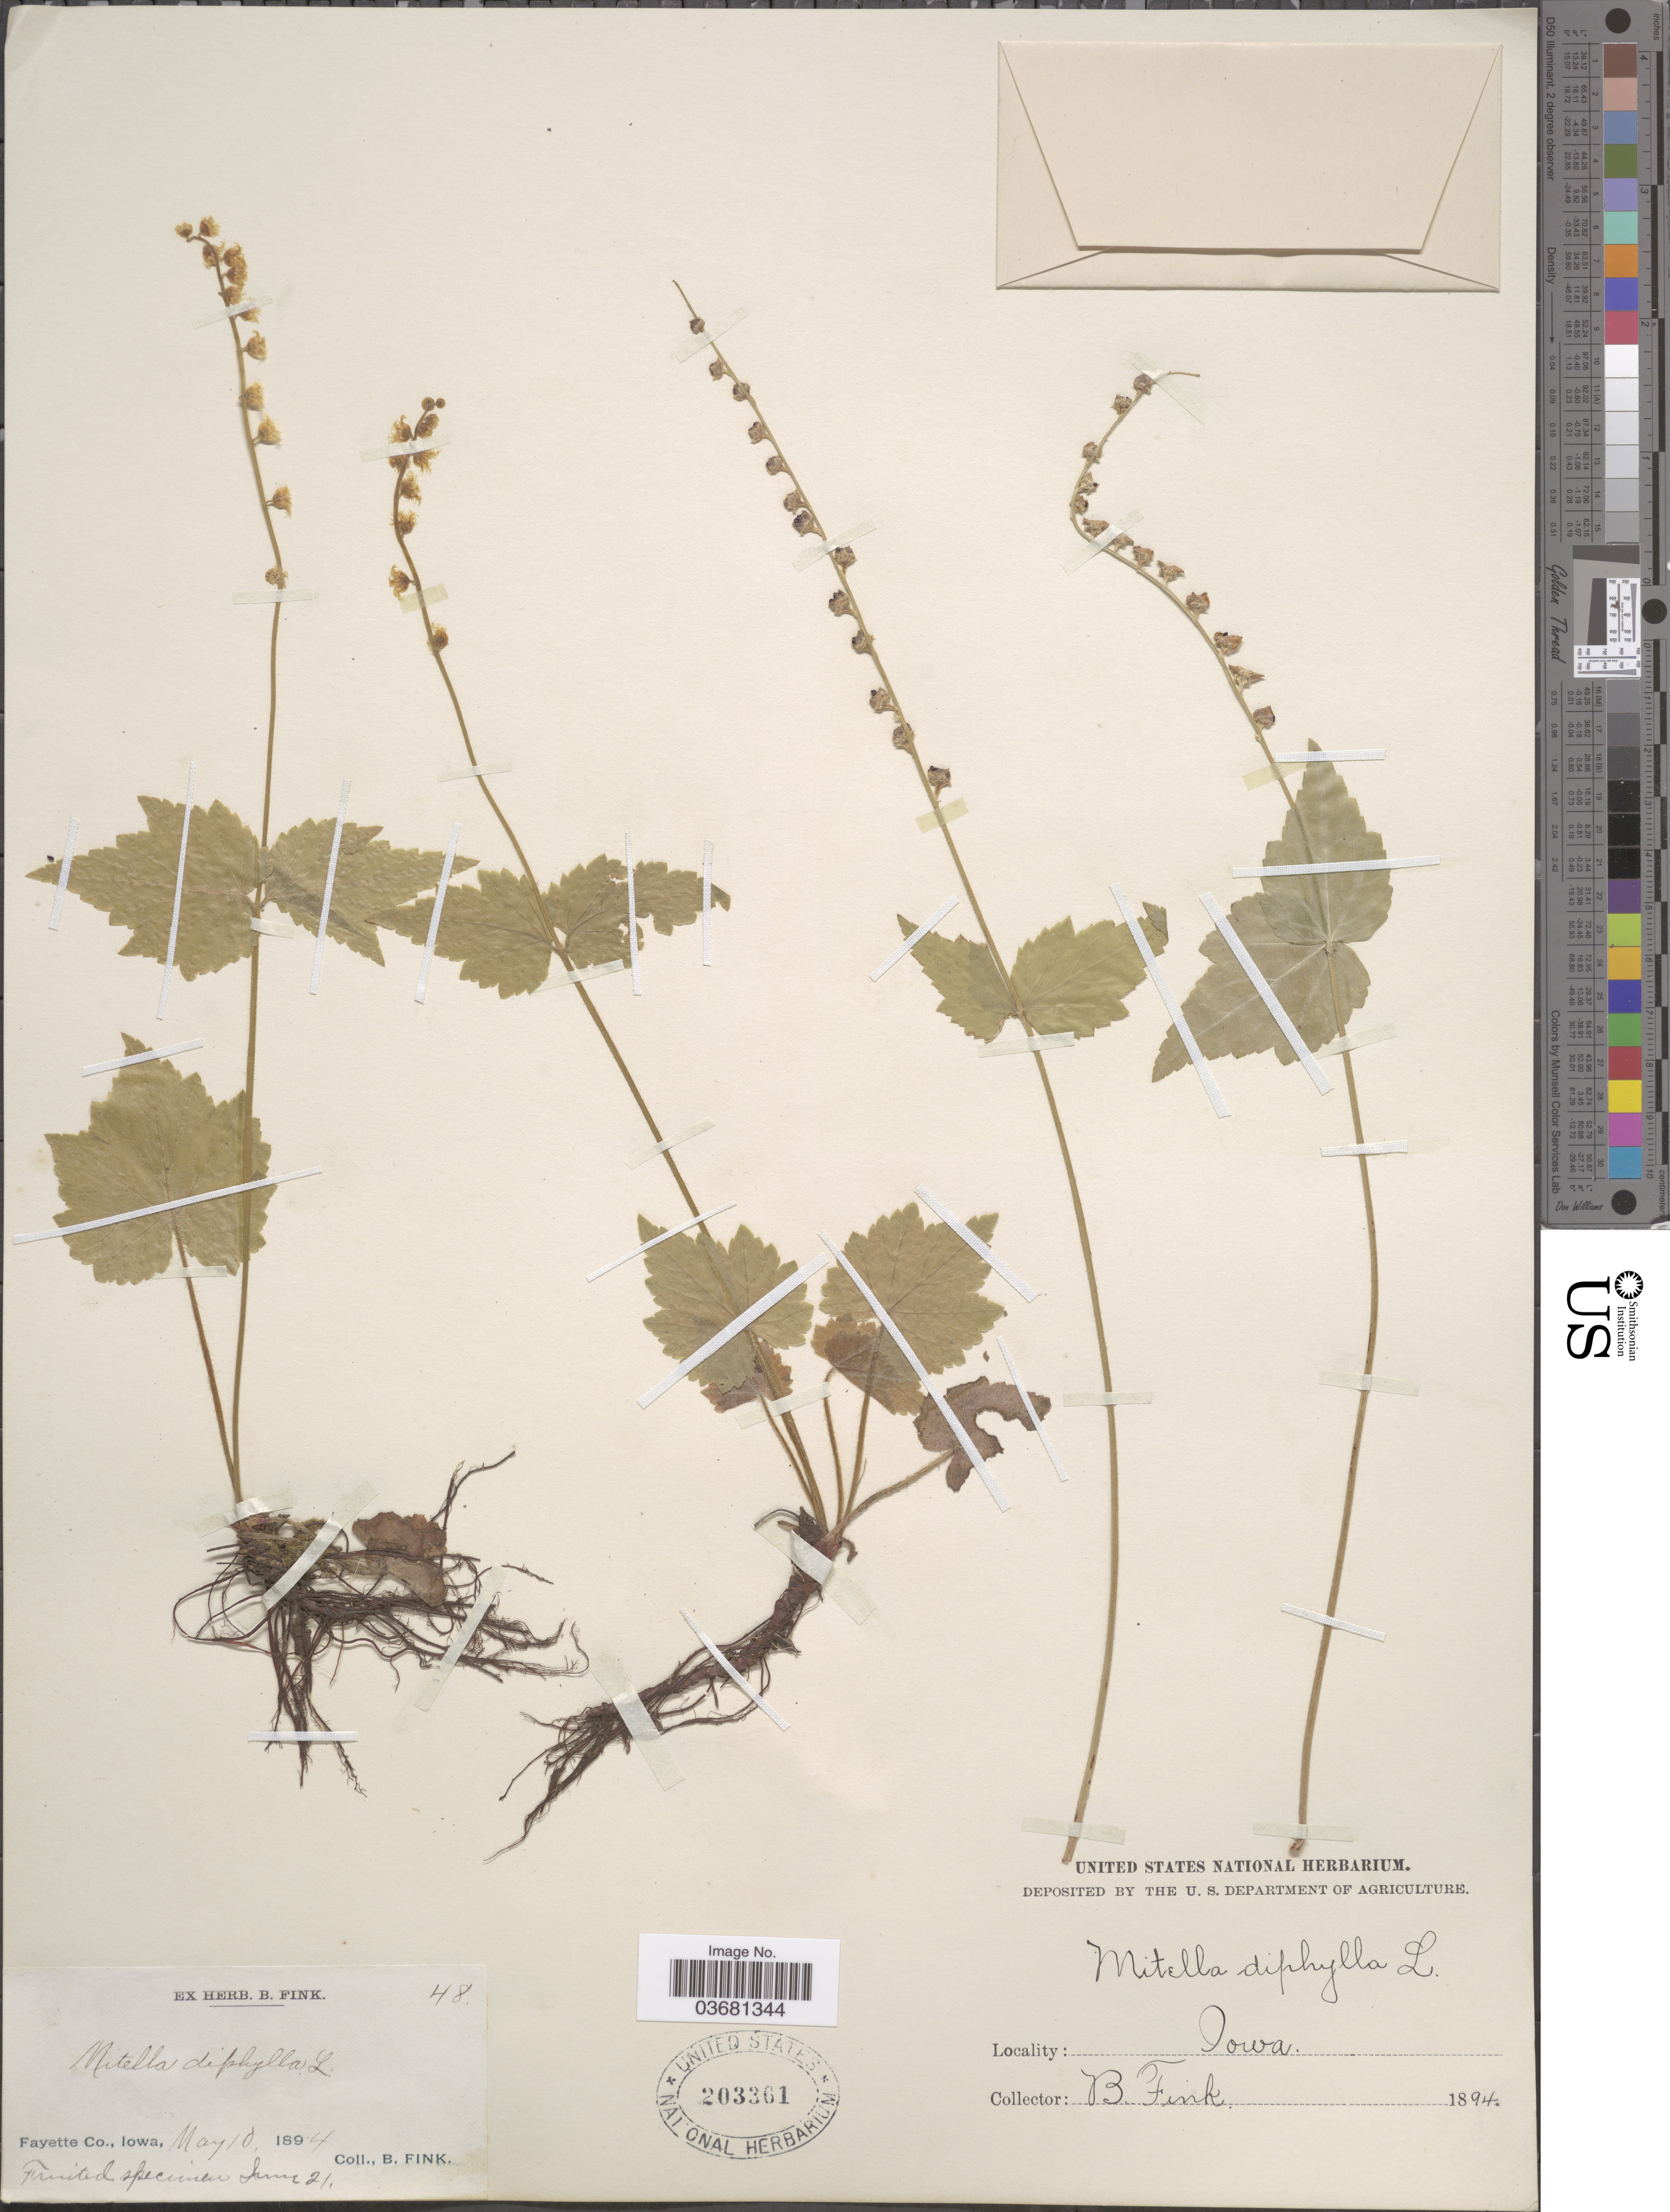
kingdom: Plantae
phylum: Tracheophyta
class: Magnoliopsida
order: Saxifragales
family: Saxifragaceae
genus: Mitella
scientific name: Mitella diphylla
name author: L.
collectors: B. Fink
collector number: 48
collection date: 1894-05-10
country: United States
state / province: Iowa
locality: Fayette Co.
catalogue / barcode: US 203361